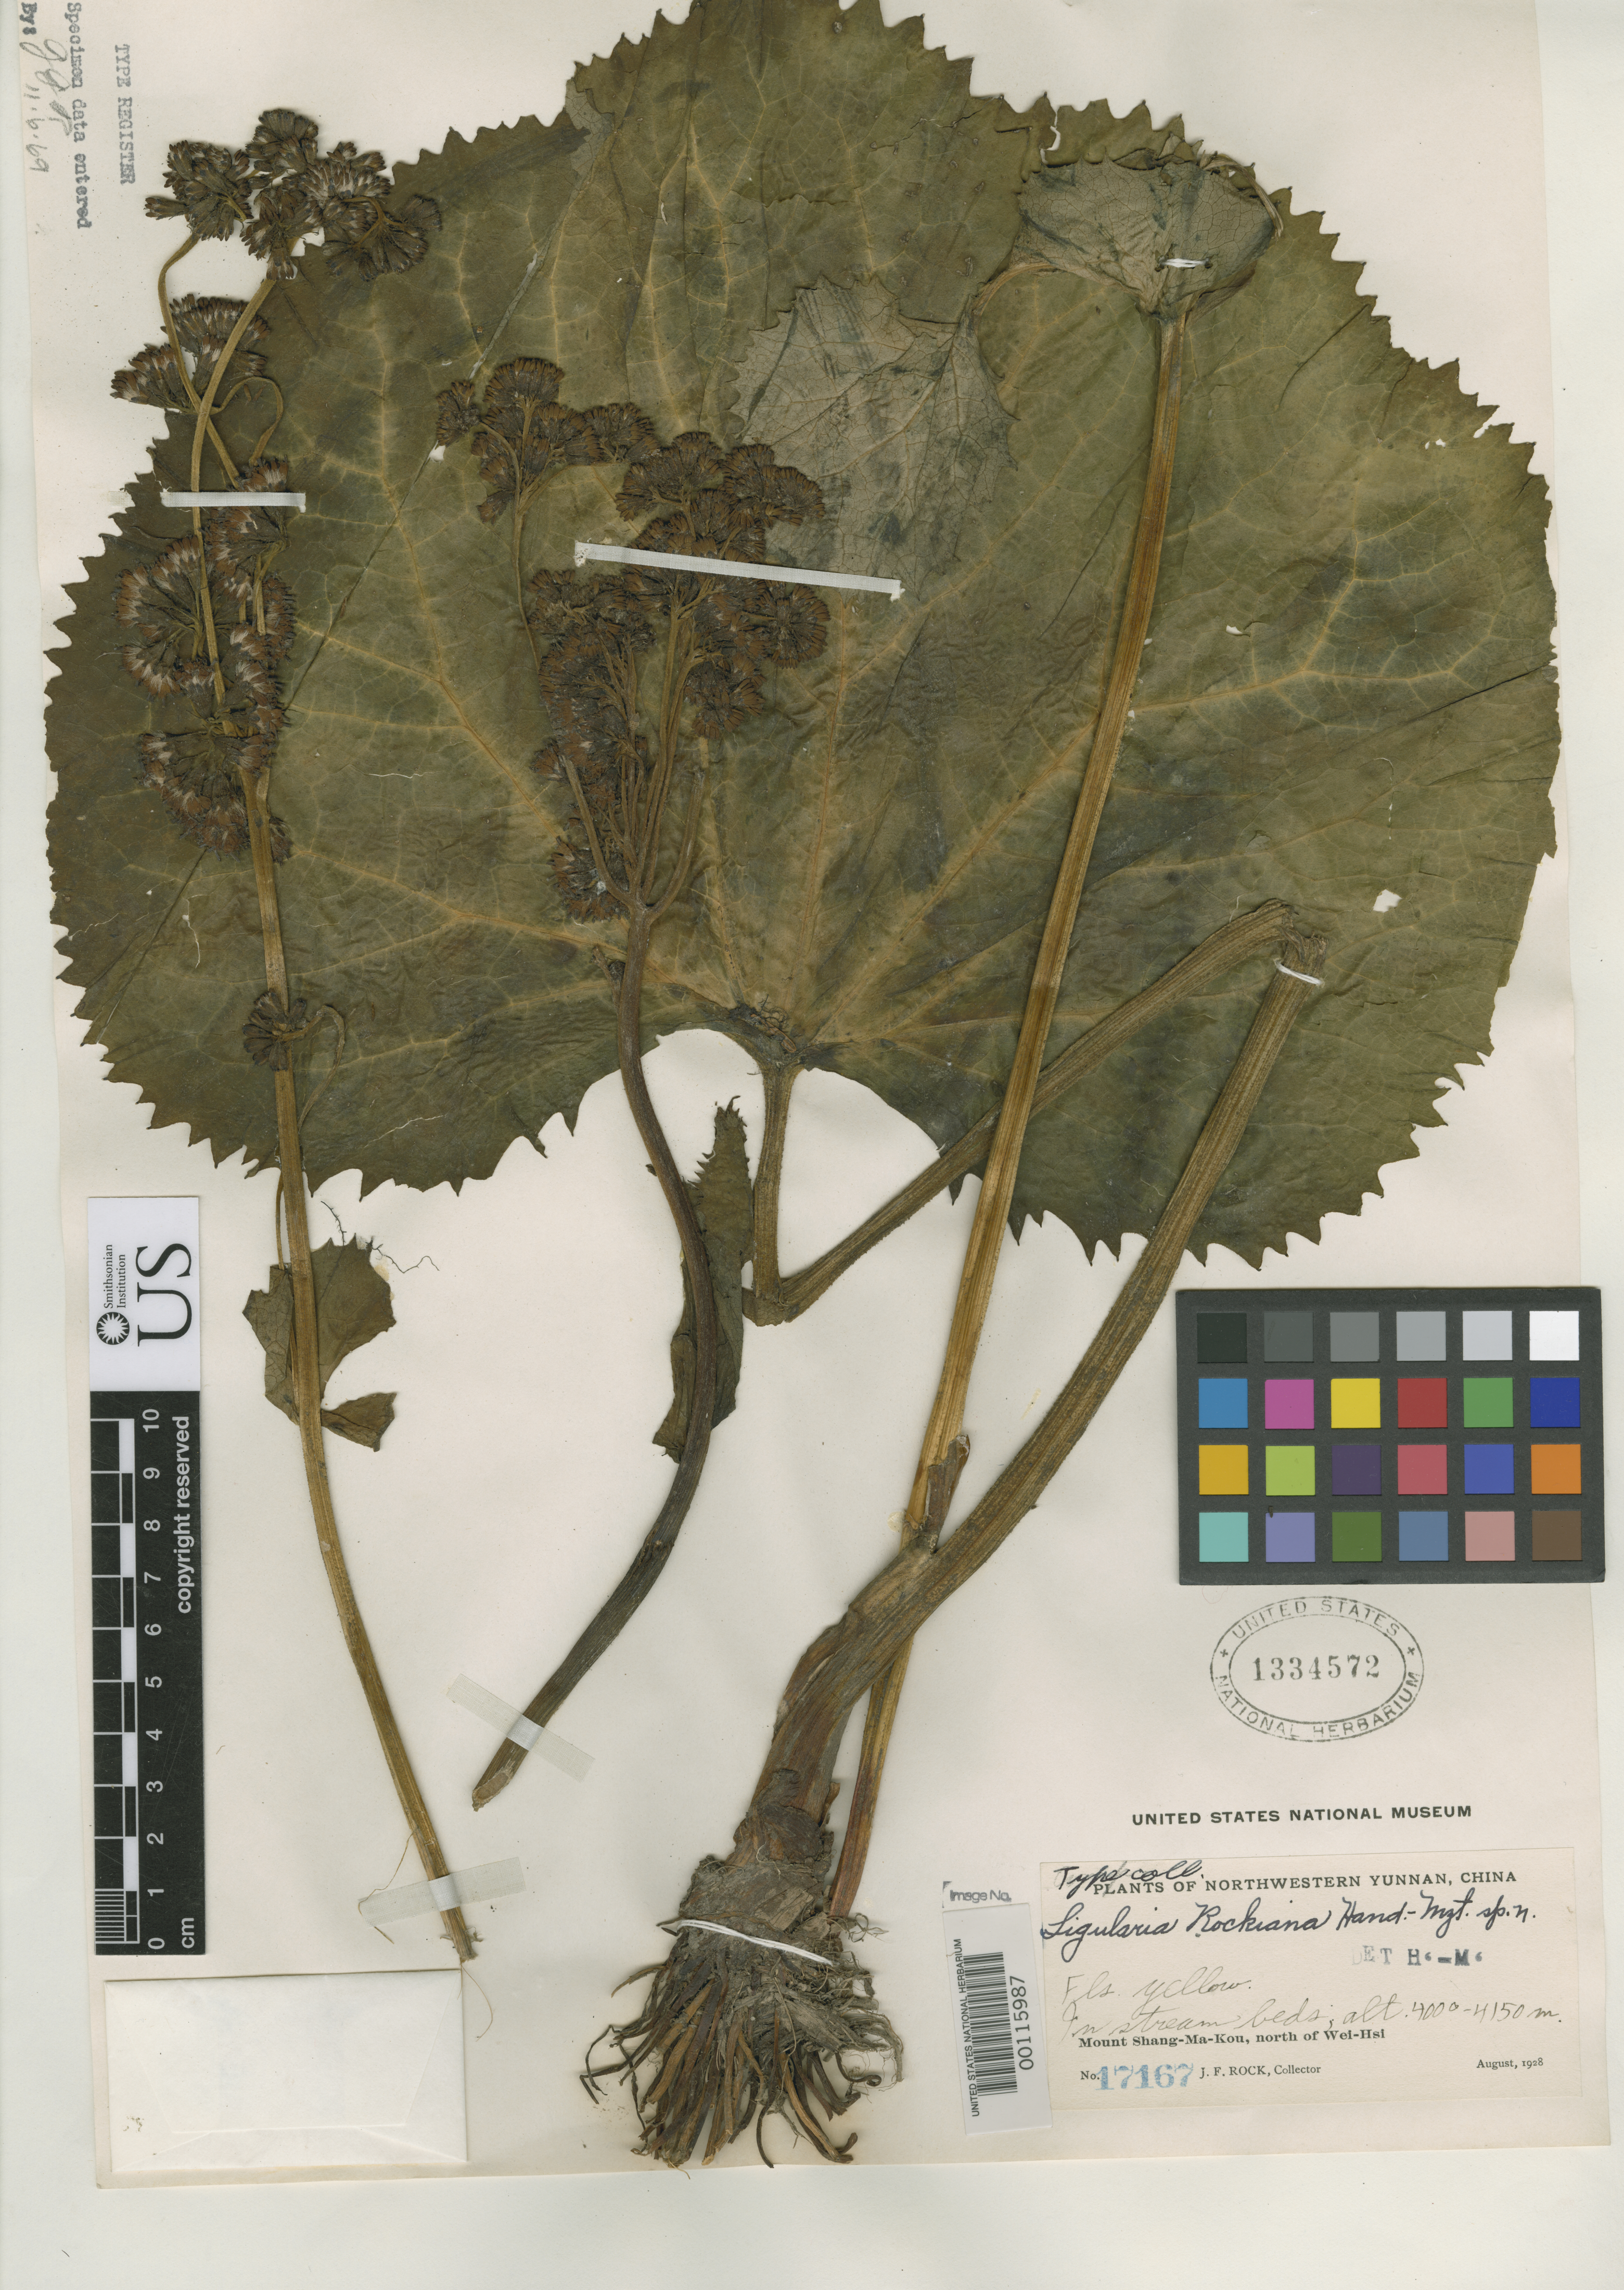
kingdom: Plantae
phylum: Tracheophyta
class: Magnoliopsida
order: Asterales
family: Asteraceae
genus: Ligularia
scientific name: Ligularia rockiana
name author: Hand.-Mazz.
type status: Isotype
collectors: J. F. Rock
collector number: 17167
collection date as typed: Aug 1928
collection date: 1928-08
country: China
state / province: Yunnan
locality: Wei-Hsi.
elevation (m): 4000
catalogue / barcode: US 1334572